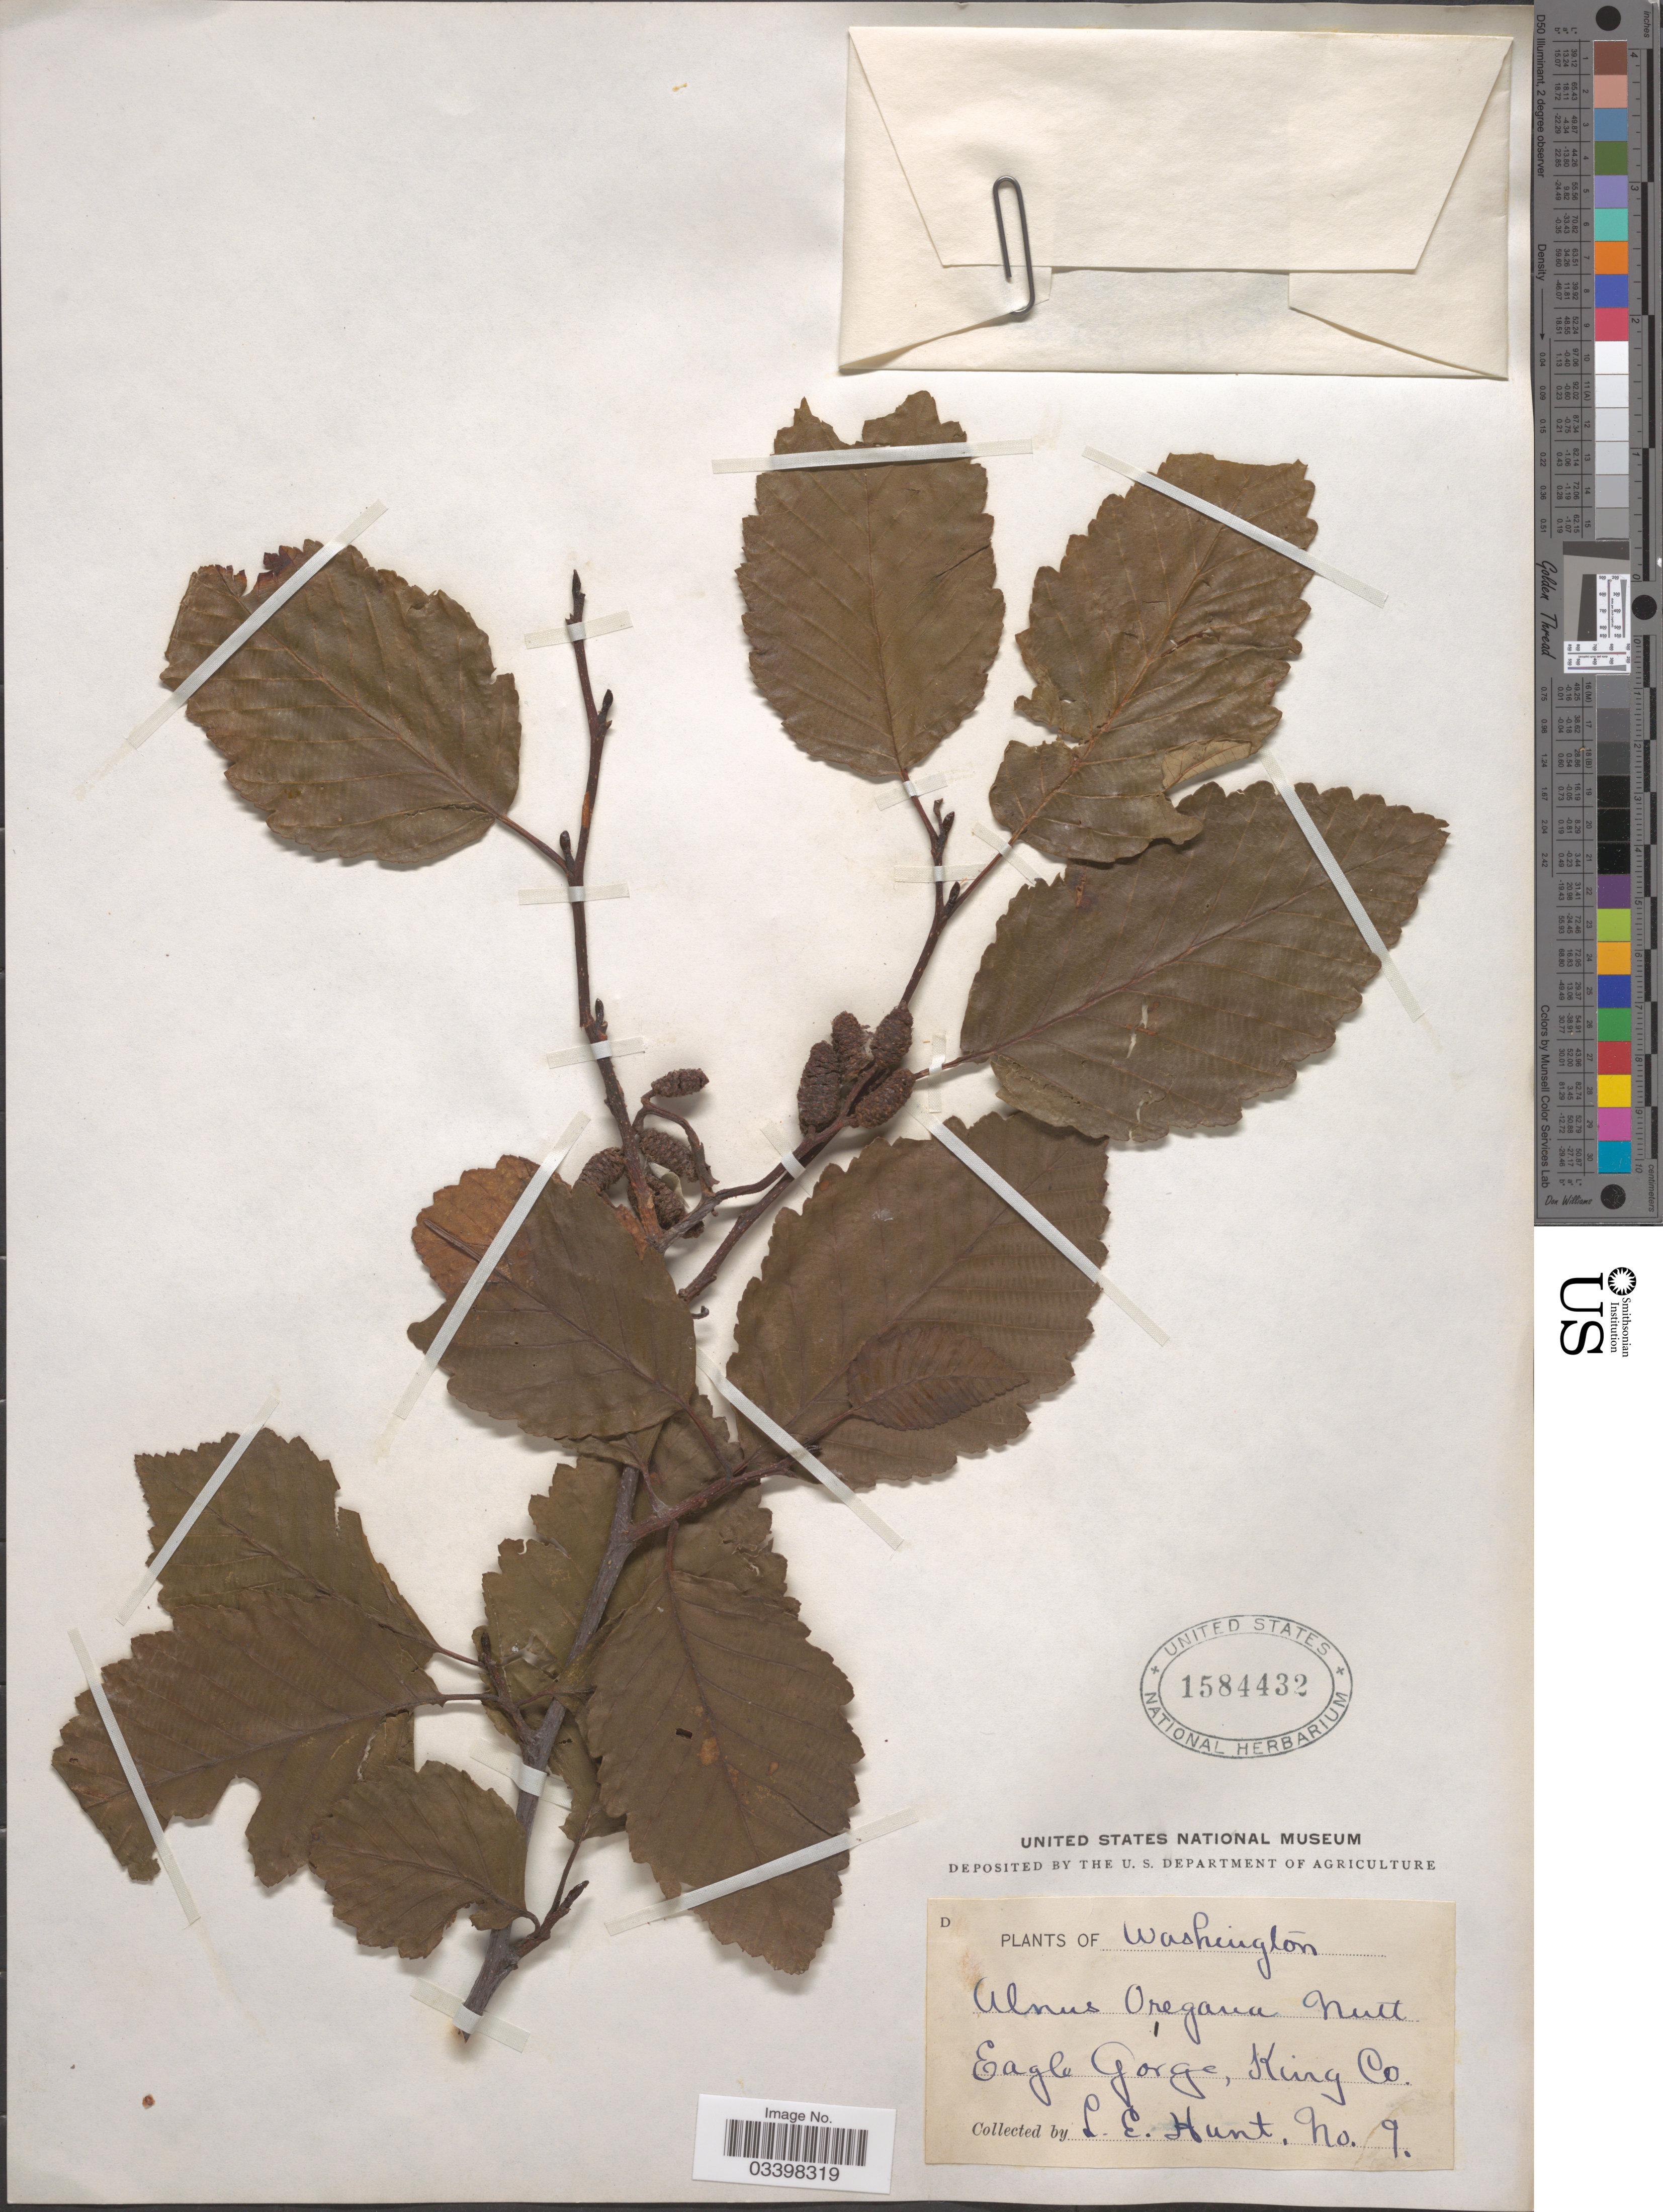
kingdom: Plantae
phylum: Tracheophyta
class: Magnoliopsida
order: Fagales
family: Betulaceae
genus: Alnus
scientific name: Alnus rubra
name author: Bong.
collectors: L. Hunt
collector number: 9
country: United States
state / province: Washington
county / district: King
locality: Eagle Gorge, King Co.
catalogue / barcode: US 1584432